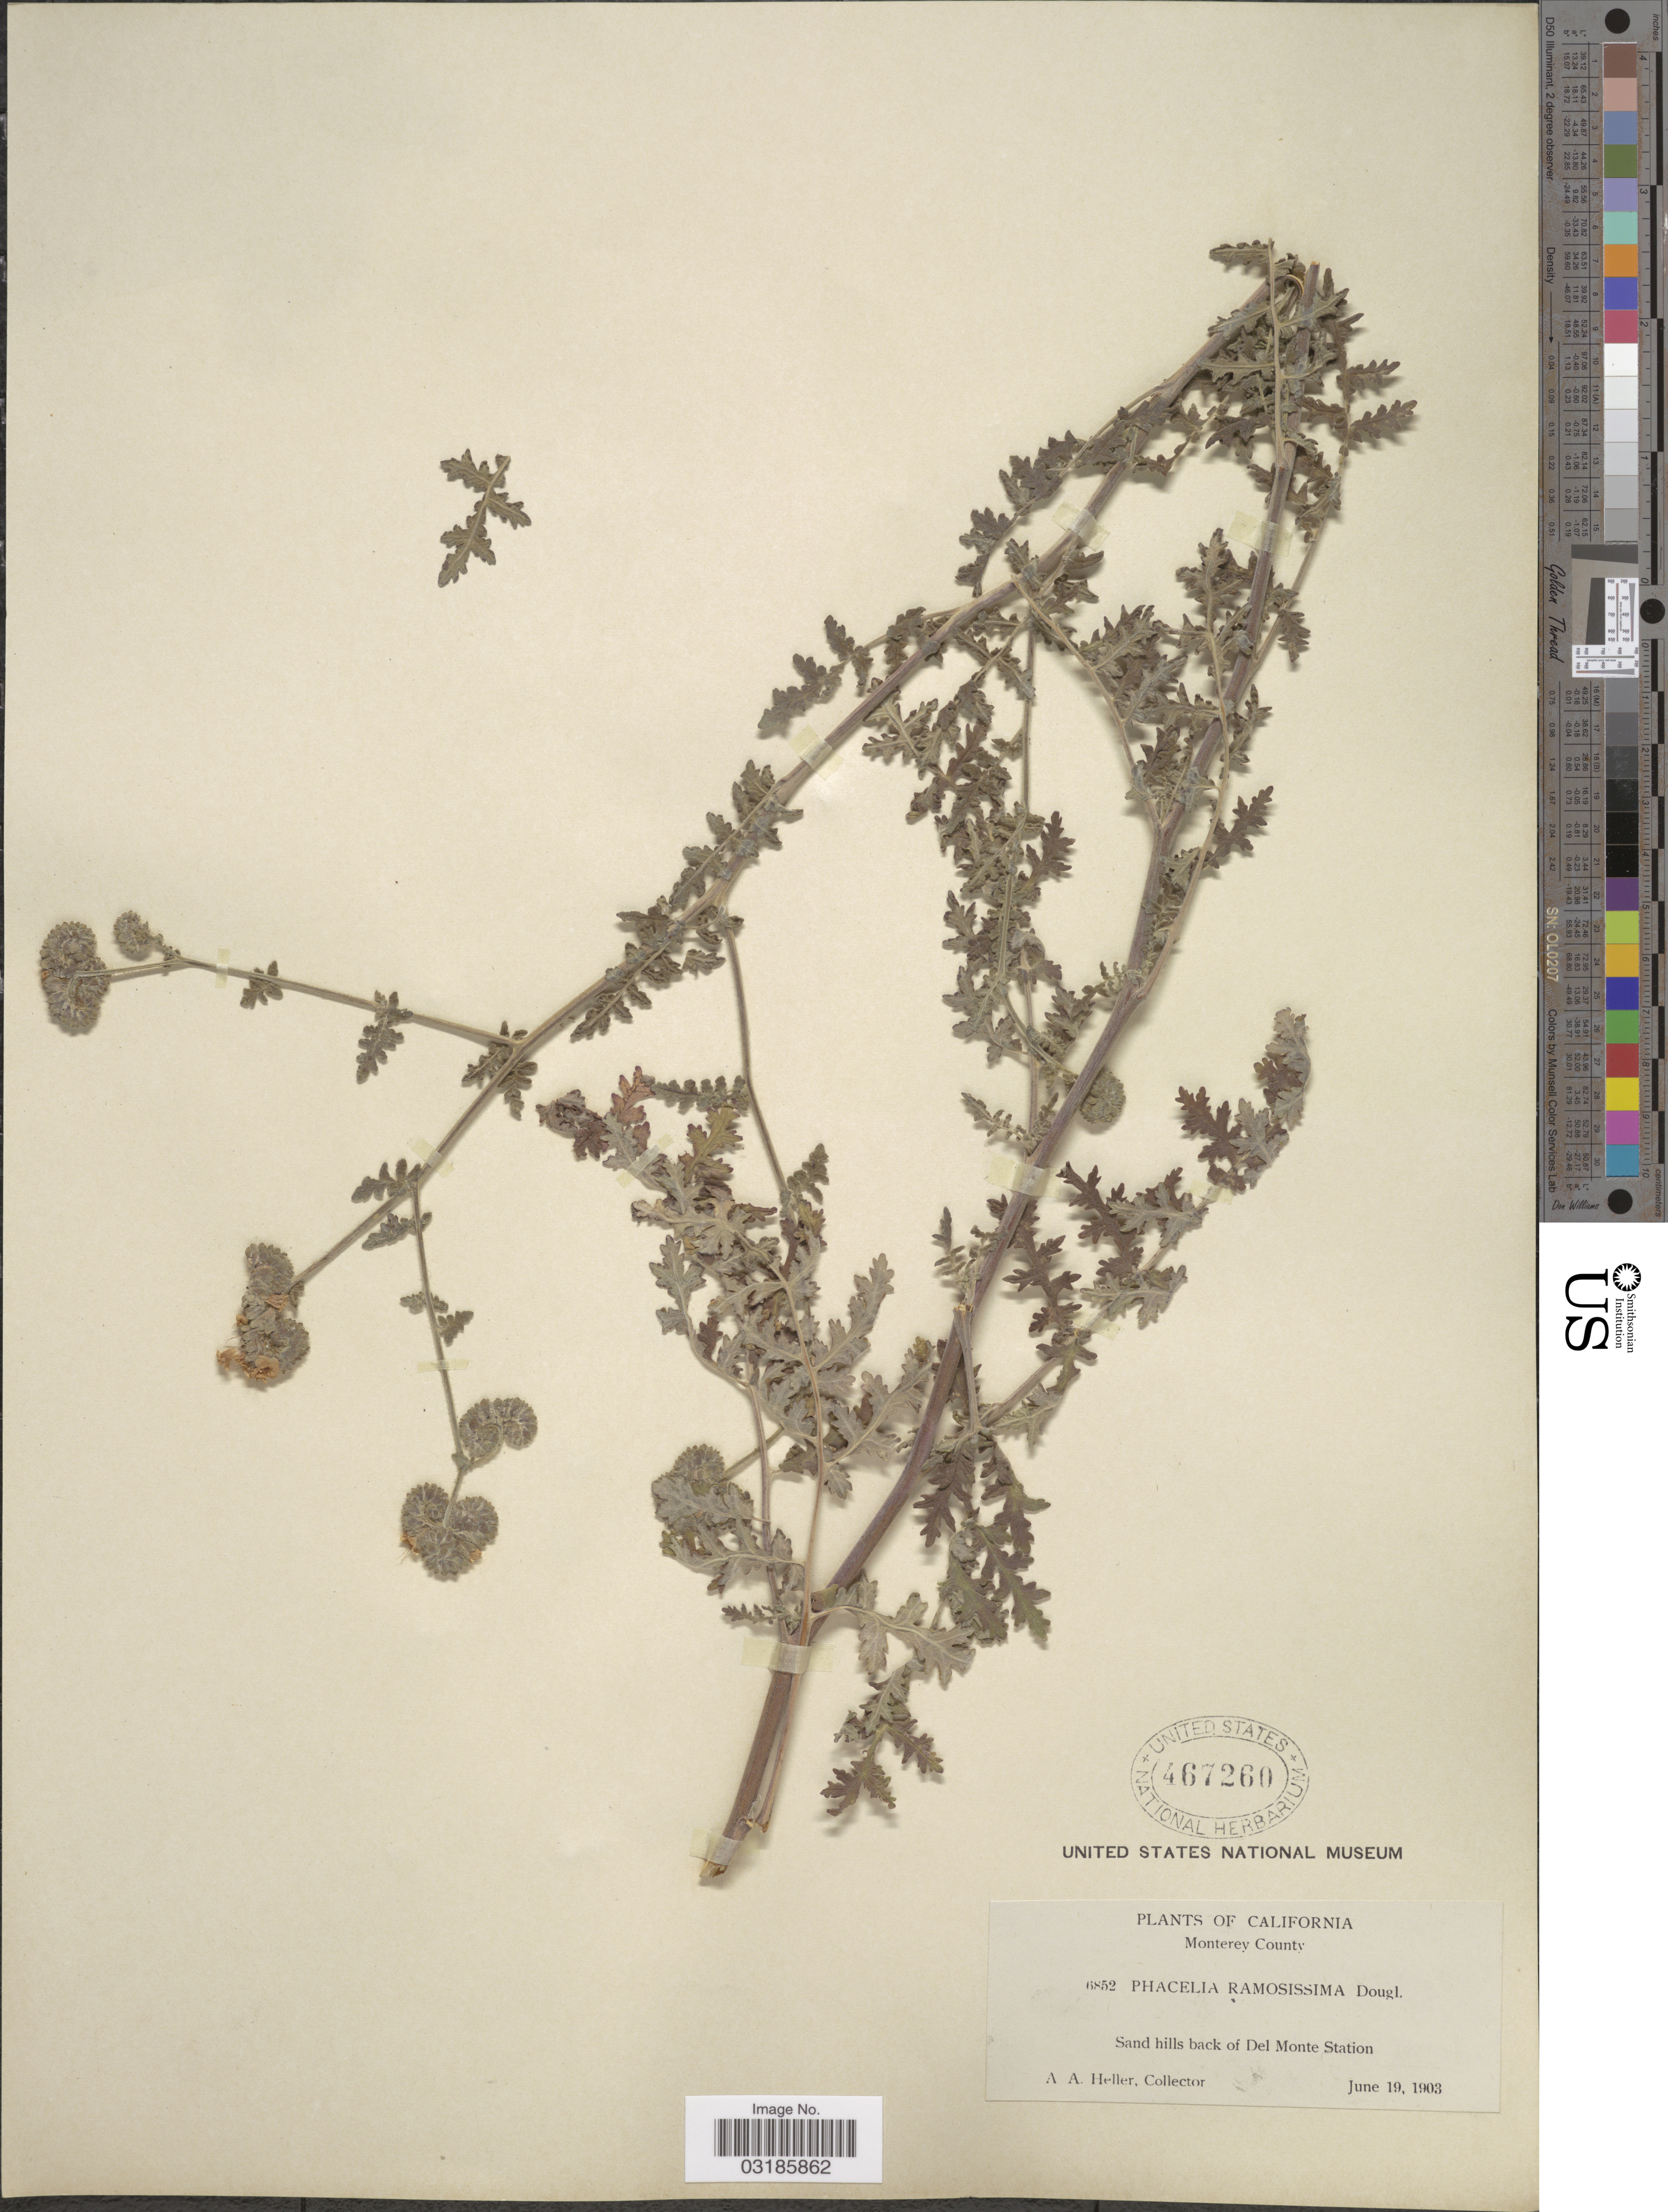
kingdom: Plantae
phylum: Tracheophyta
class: Magnoliopsida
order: Boraginales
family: Hydrophyllaceae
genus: Phacelia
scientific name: Phacelia ramosissima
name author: Douglas ex Lehm.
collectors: A. A. Heller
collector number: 6852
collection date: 1903-06-19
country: United States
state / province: California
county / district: Monterey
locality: Monterey County. Sand hills back of Del Monte Station.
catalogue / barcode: US 467260